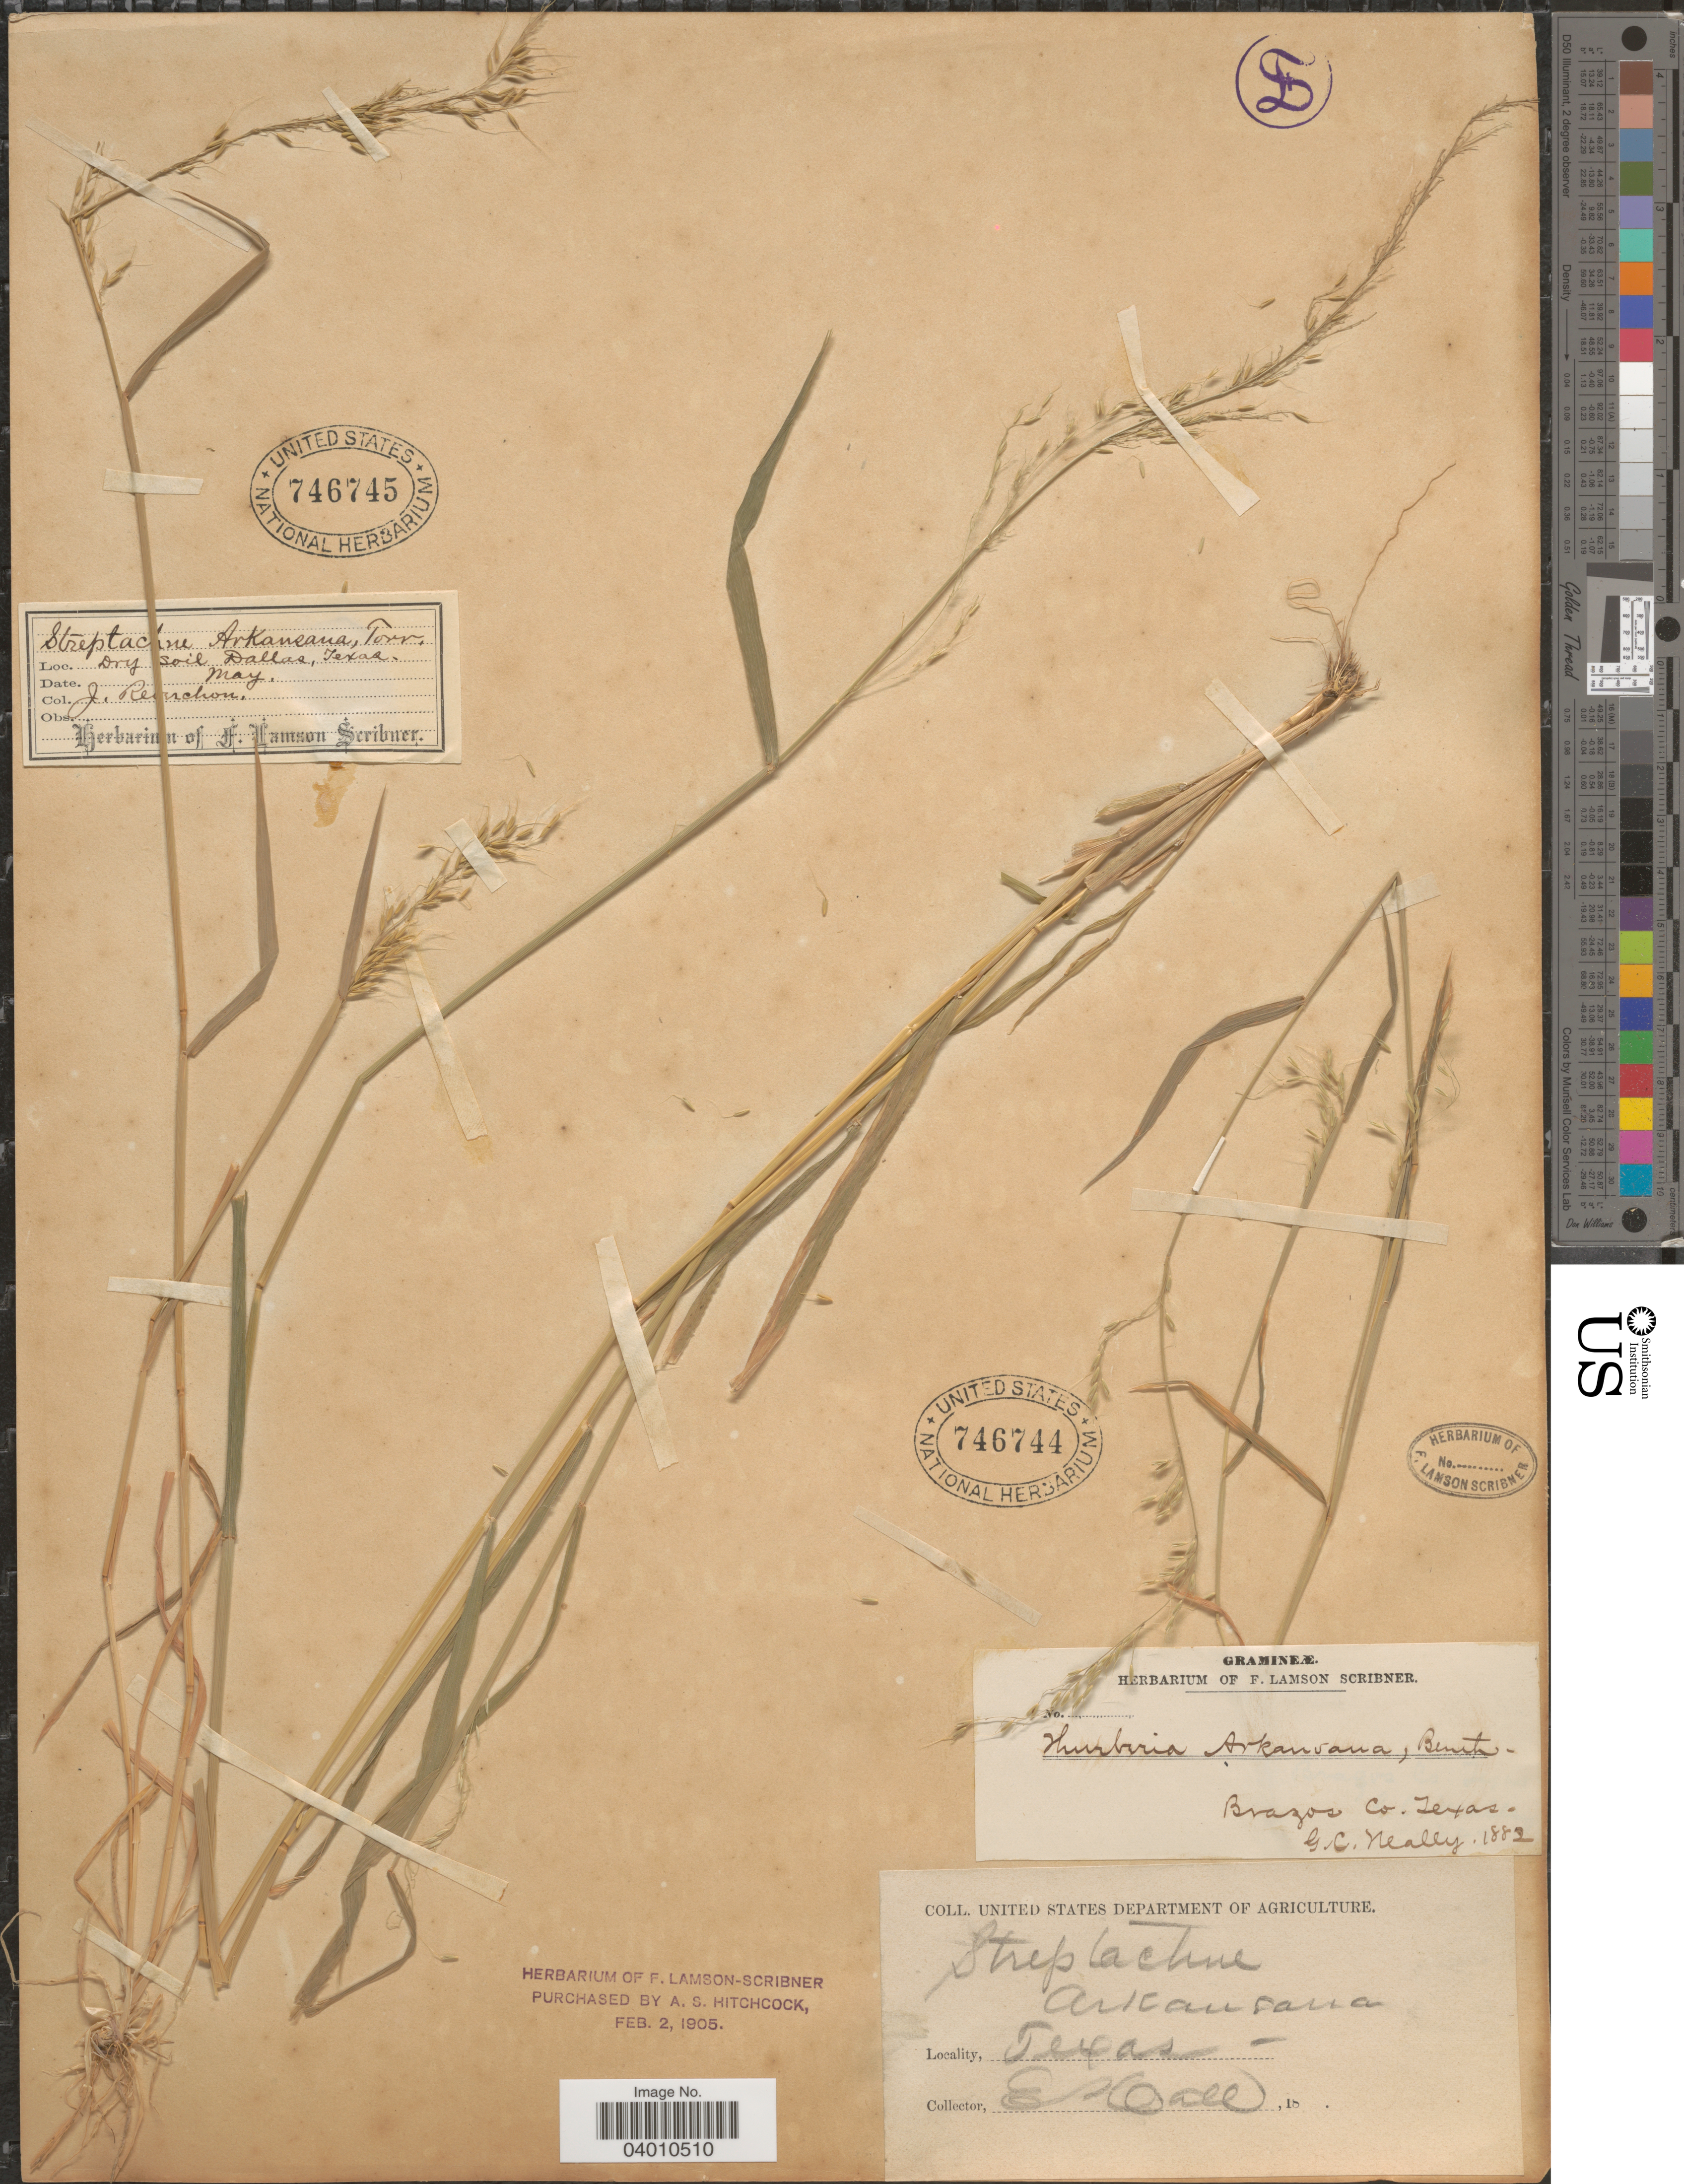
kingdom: Plantae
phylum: Tracheophyta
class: Liliopsida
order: Poales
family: Poaceae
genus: Limnodea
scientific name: Limnodea arkansana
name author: (Nutt.) L.H. Dewey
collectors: J. Reverchon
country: United States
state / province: Texas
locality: Dry soil Dallas.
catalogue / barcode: US 746745-2